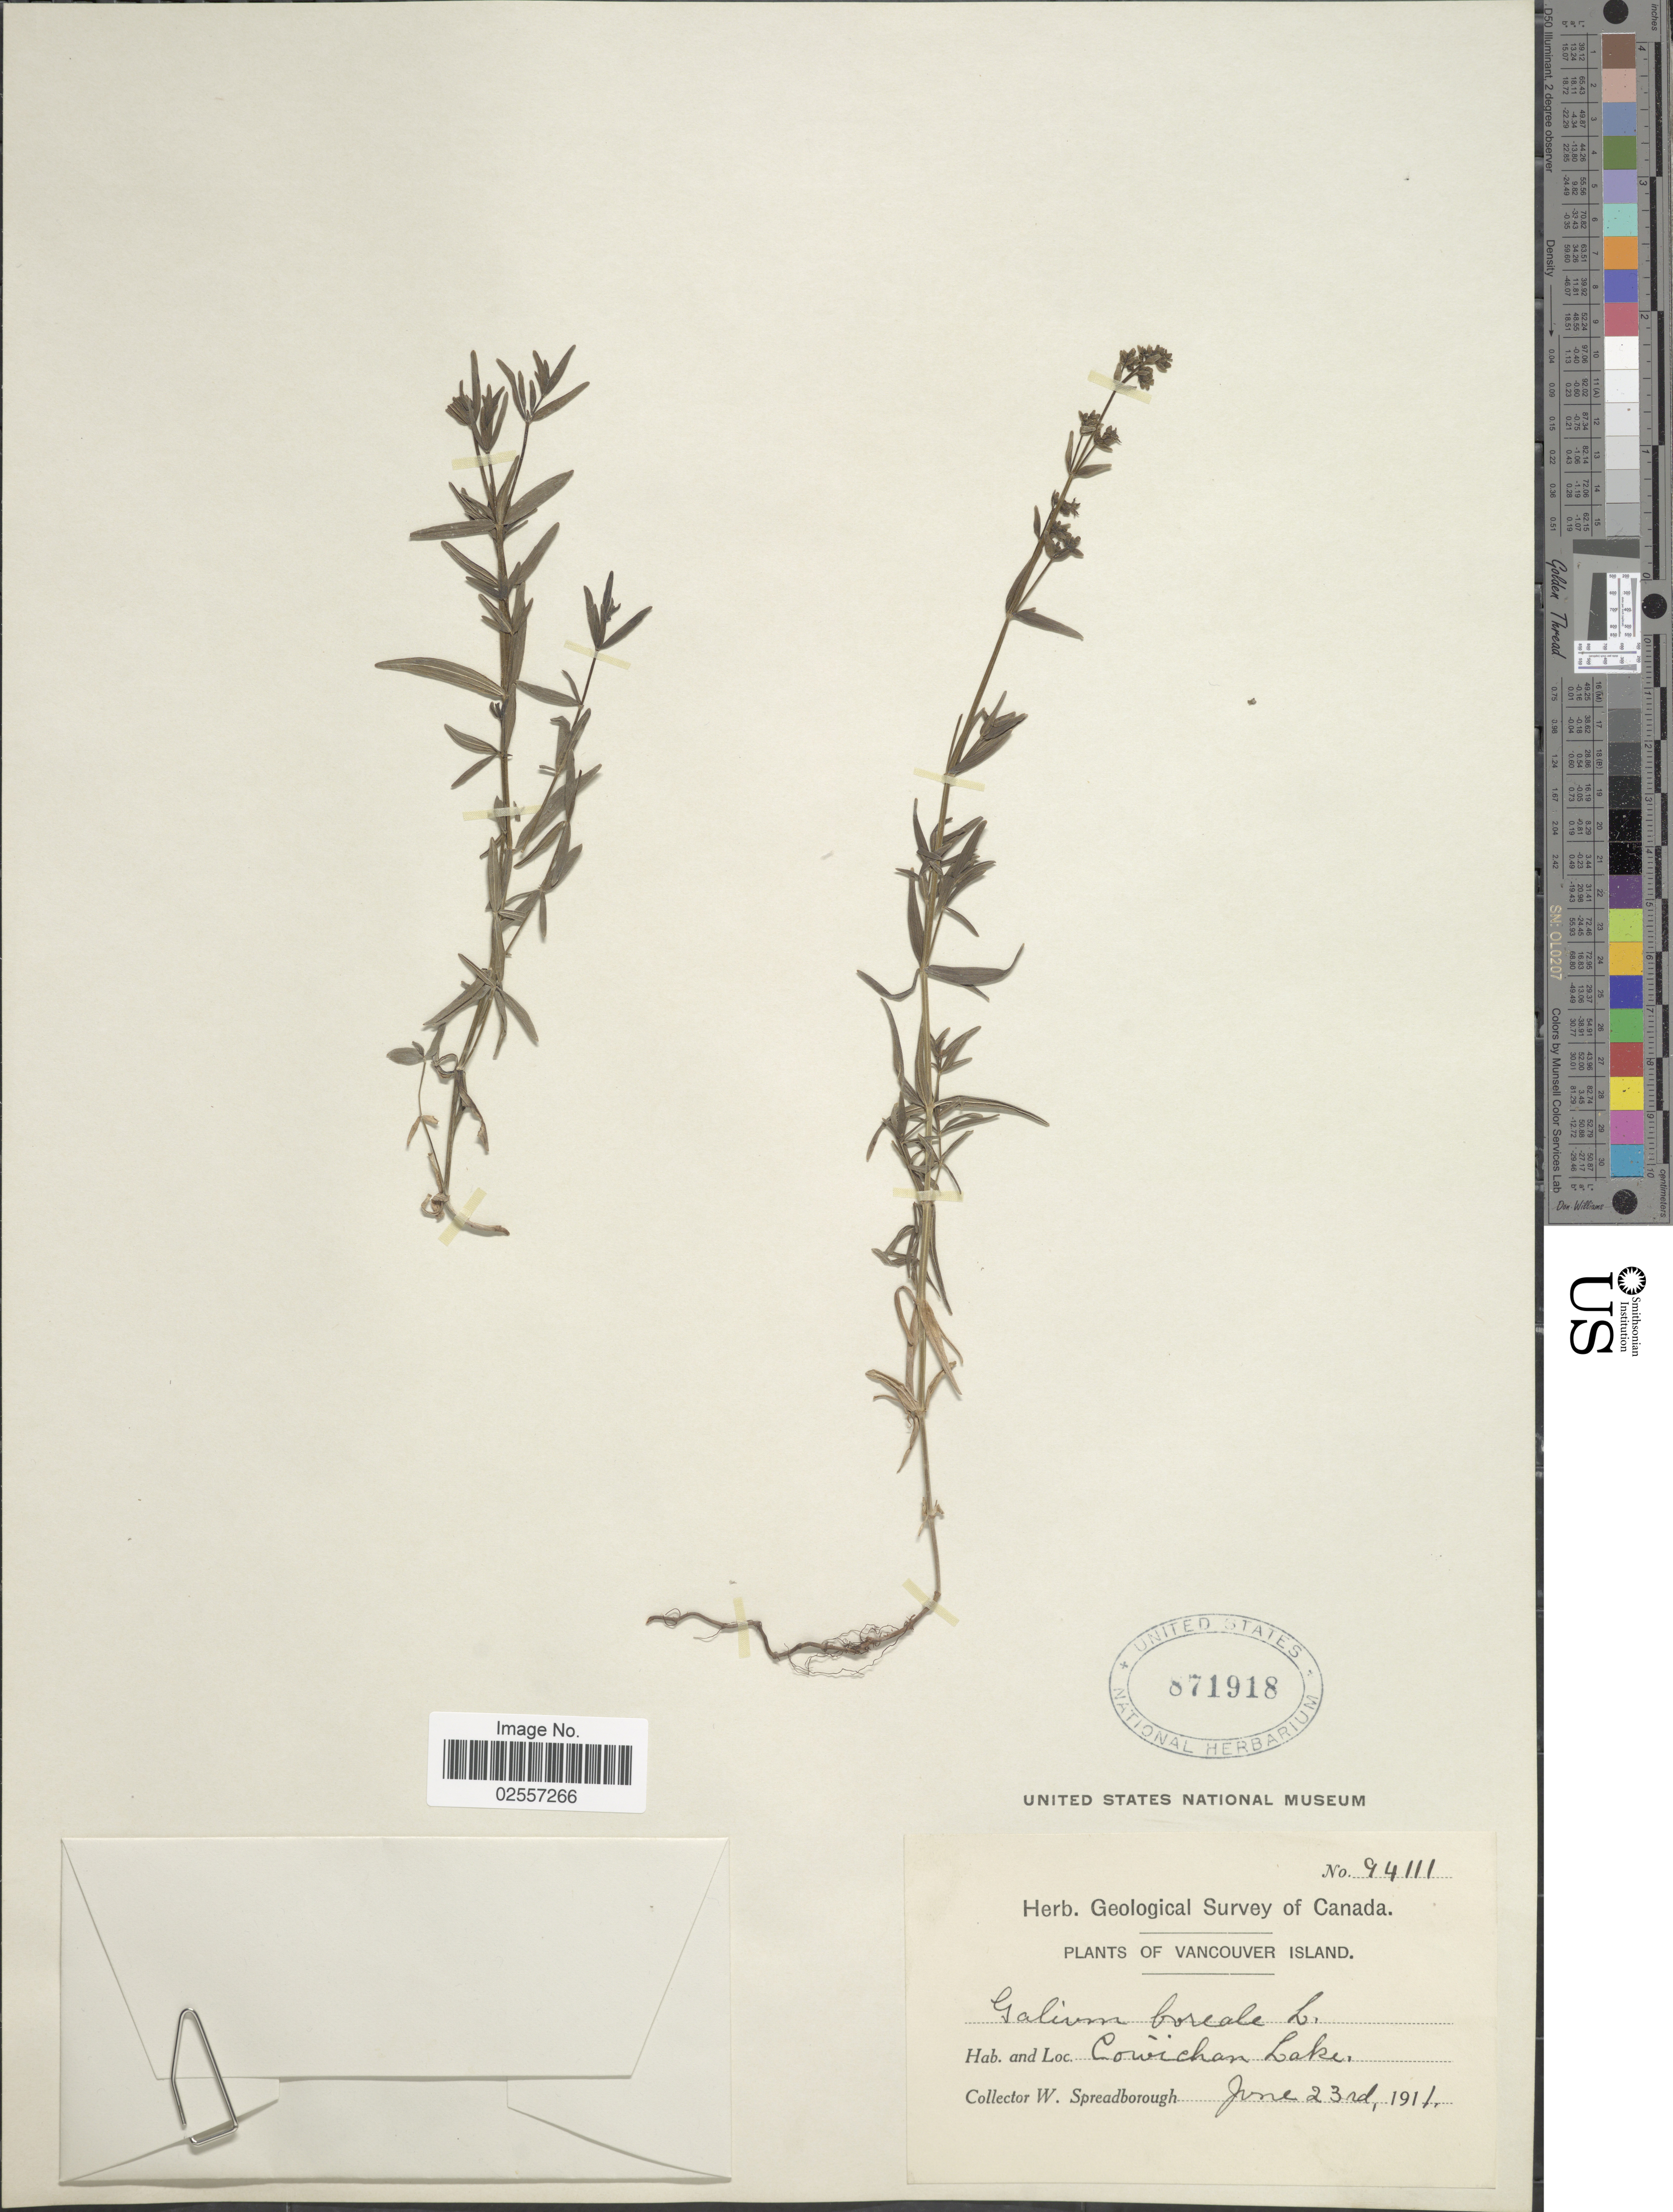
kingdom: Plantae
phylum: Tracheophyta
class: Magnoliopsida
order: Gentianales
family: Rubiaceae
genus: Galium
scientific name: Galium boreale L.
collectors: W. Spreadborough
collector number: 94111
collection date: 1911-06-23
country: Canada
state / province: British Columbia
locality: Vancouver Island. Cowichan Lake.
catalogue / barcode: US 871918